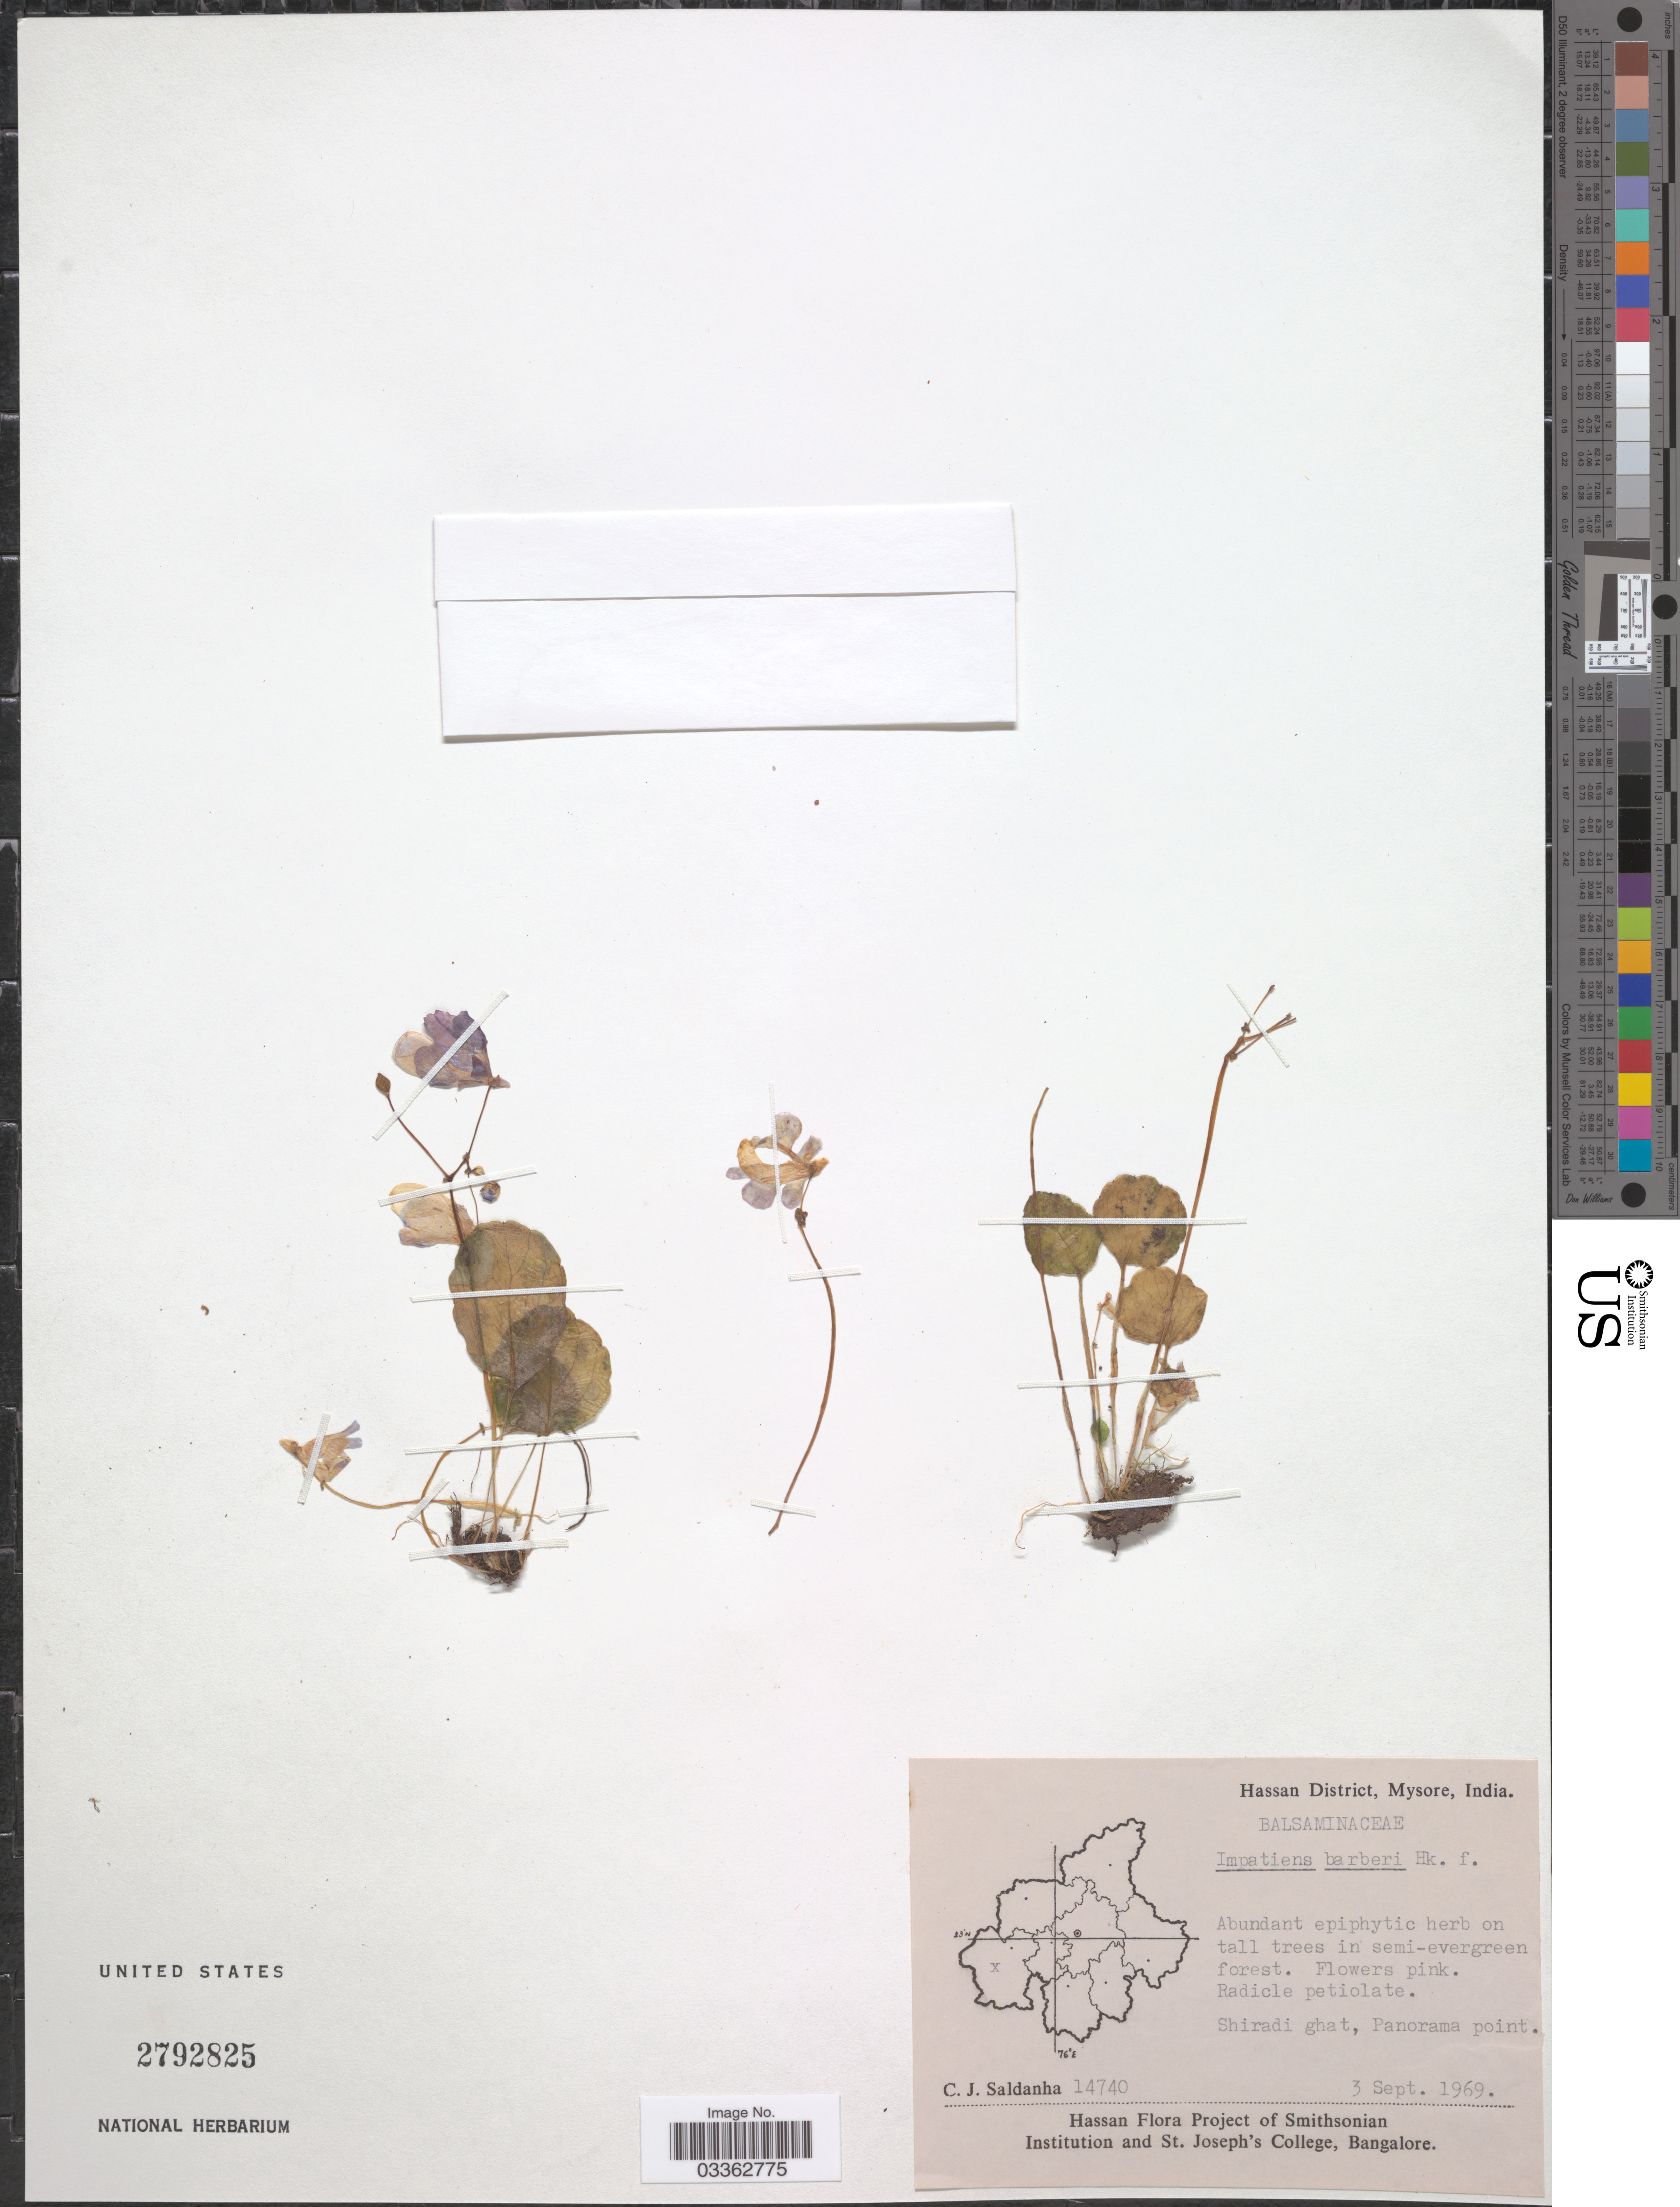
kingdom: Plantae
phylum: Tracheophyta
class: Magnoliopsida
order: Ericales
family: Balsaminaceae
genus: Impatiens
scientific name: Impatiens barberi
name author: Hook. f.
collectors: C. J. Saldanha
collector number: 14740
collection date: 1969-09-03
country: India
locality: Hassan District, Mysore. Shiradi ghat, Panorama point.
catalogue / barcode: US 2792825